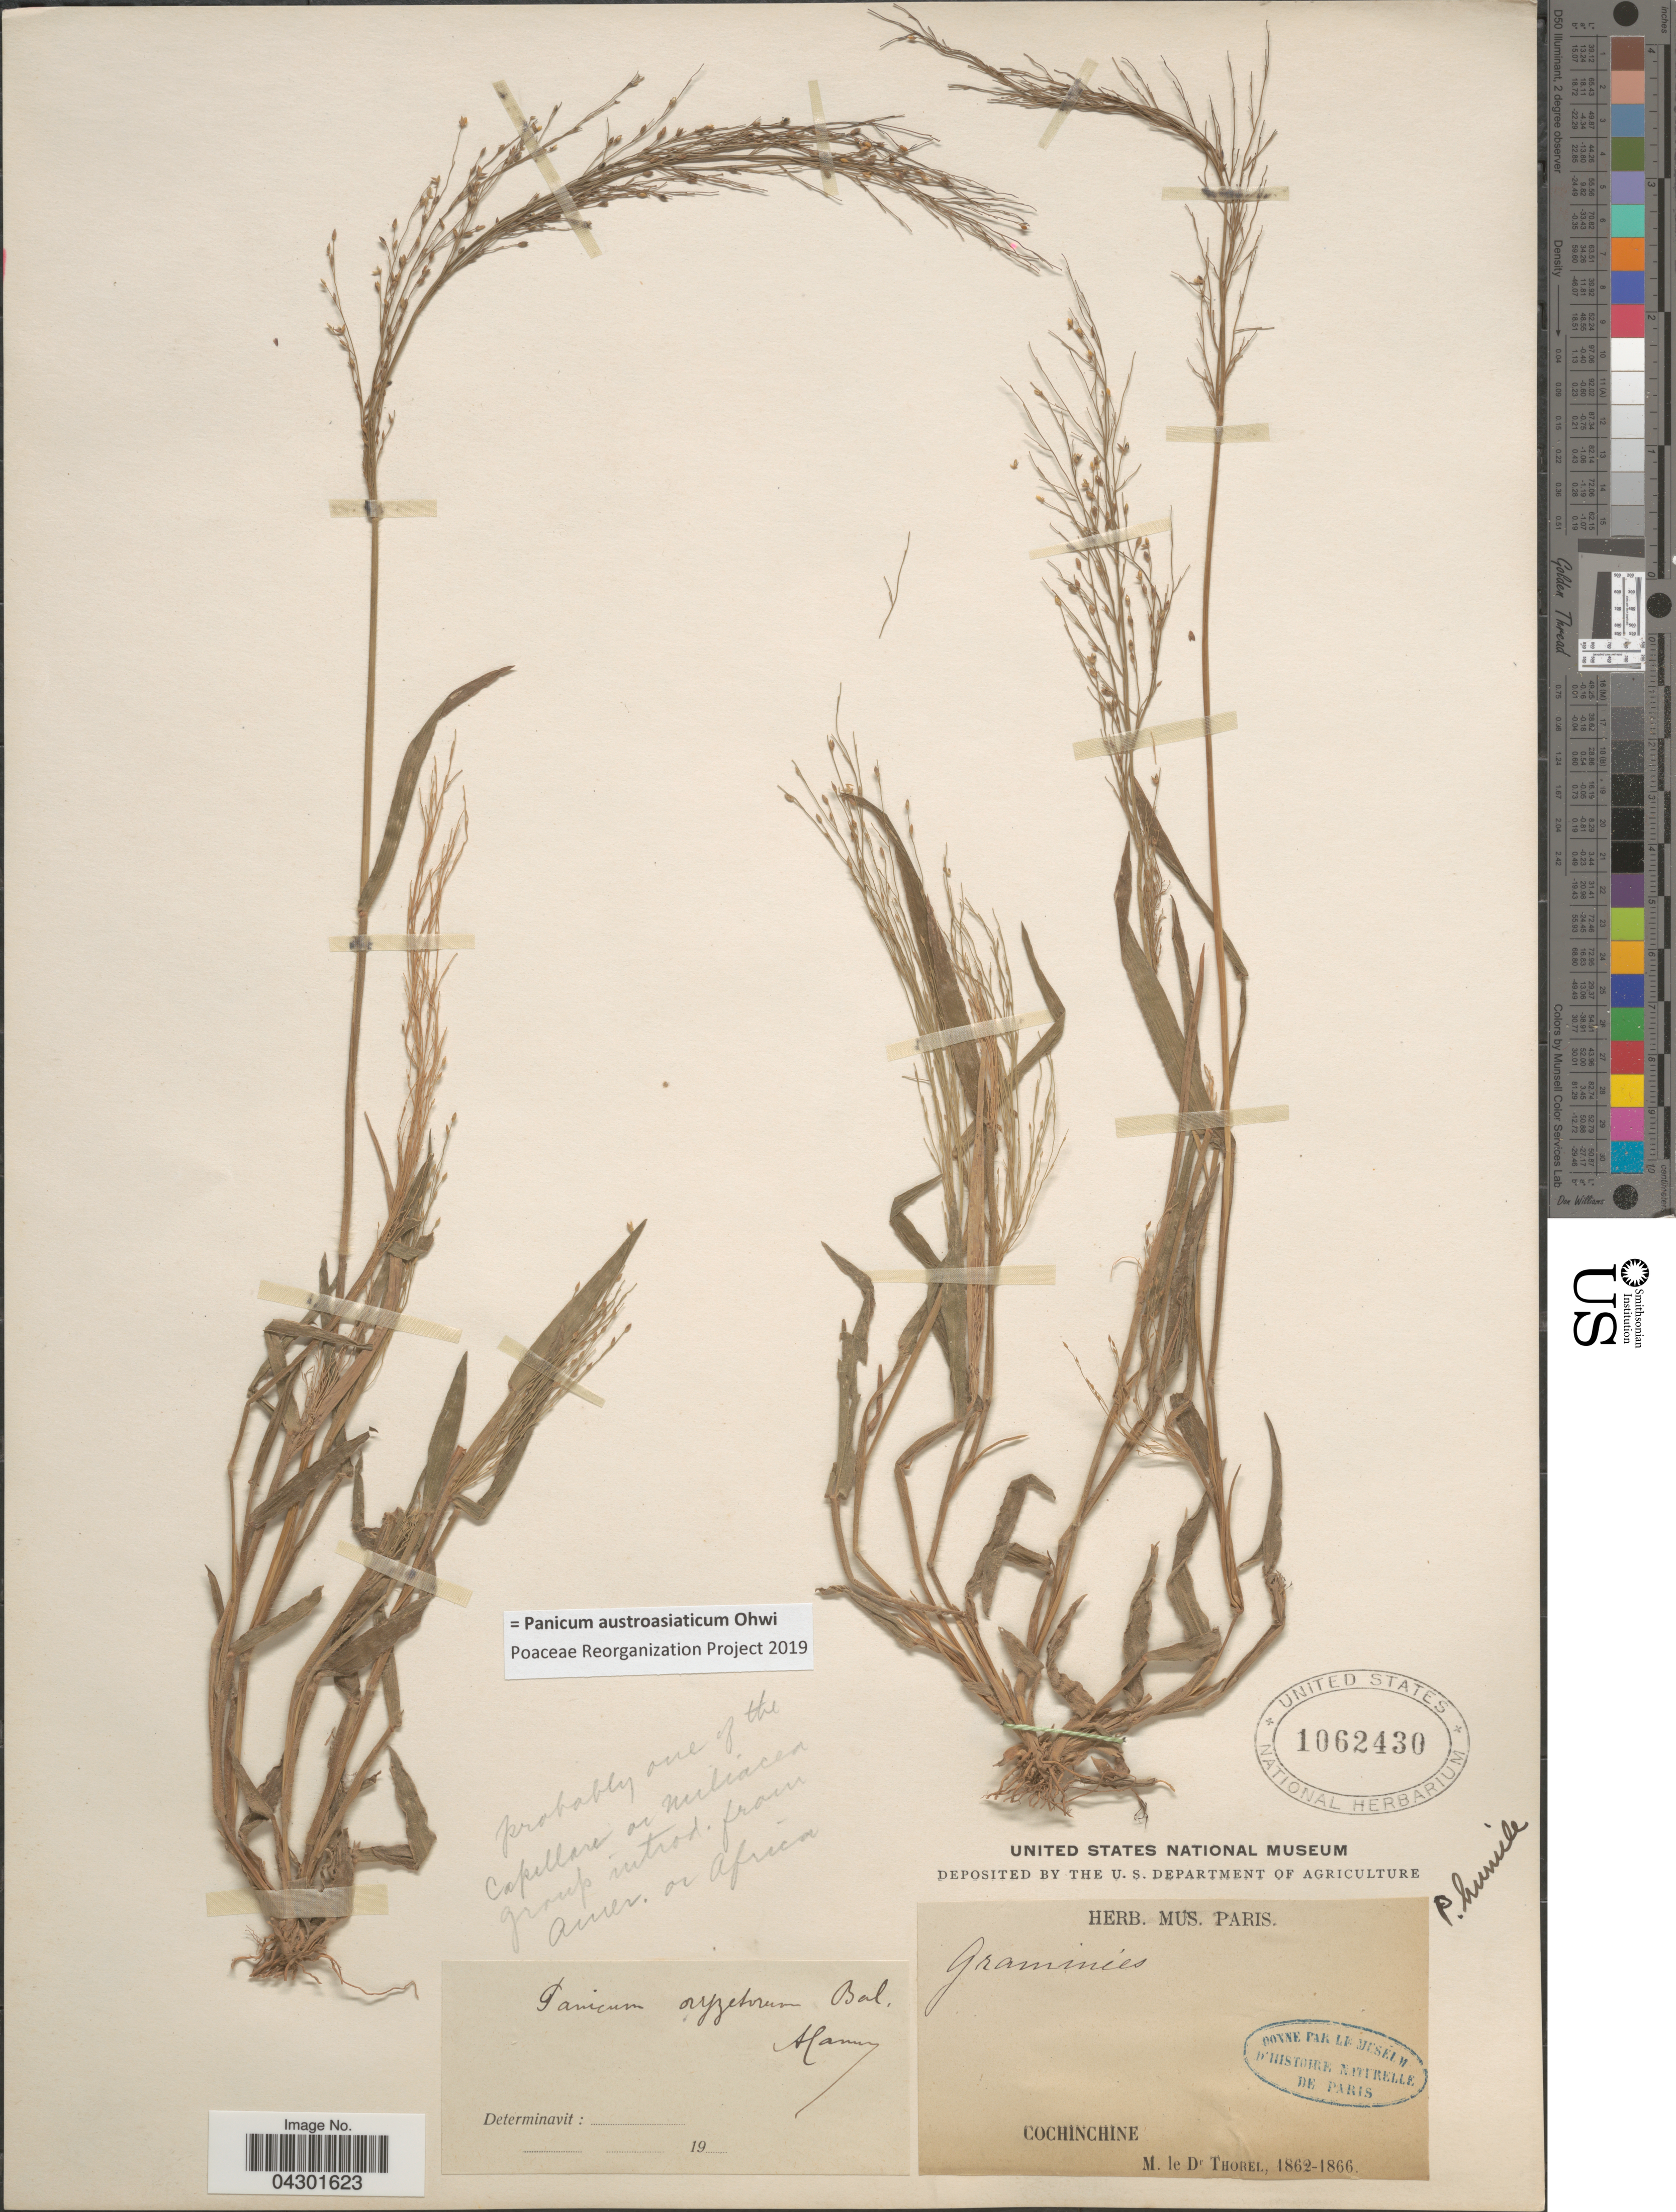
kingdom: Plantae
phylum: Tracheophyta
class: Liliopsida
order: Poales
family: Poaceae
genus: Panicum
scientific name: Panicum austroasiaticum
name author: Ohwi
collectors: Thorel, M. "M. [=Monsieur] Thorel" DO NOT USE (error for C. Thorel)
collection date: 1862/1866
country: Vietnam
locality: Cochinchine.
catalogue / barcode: US 1062430